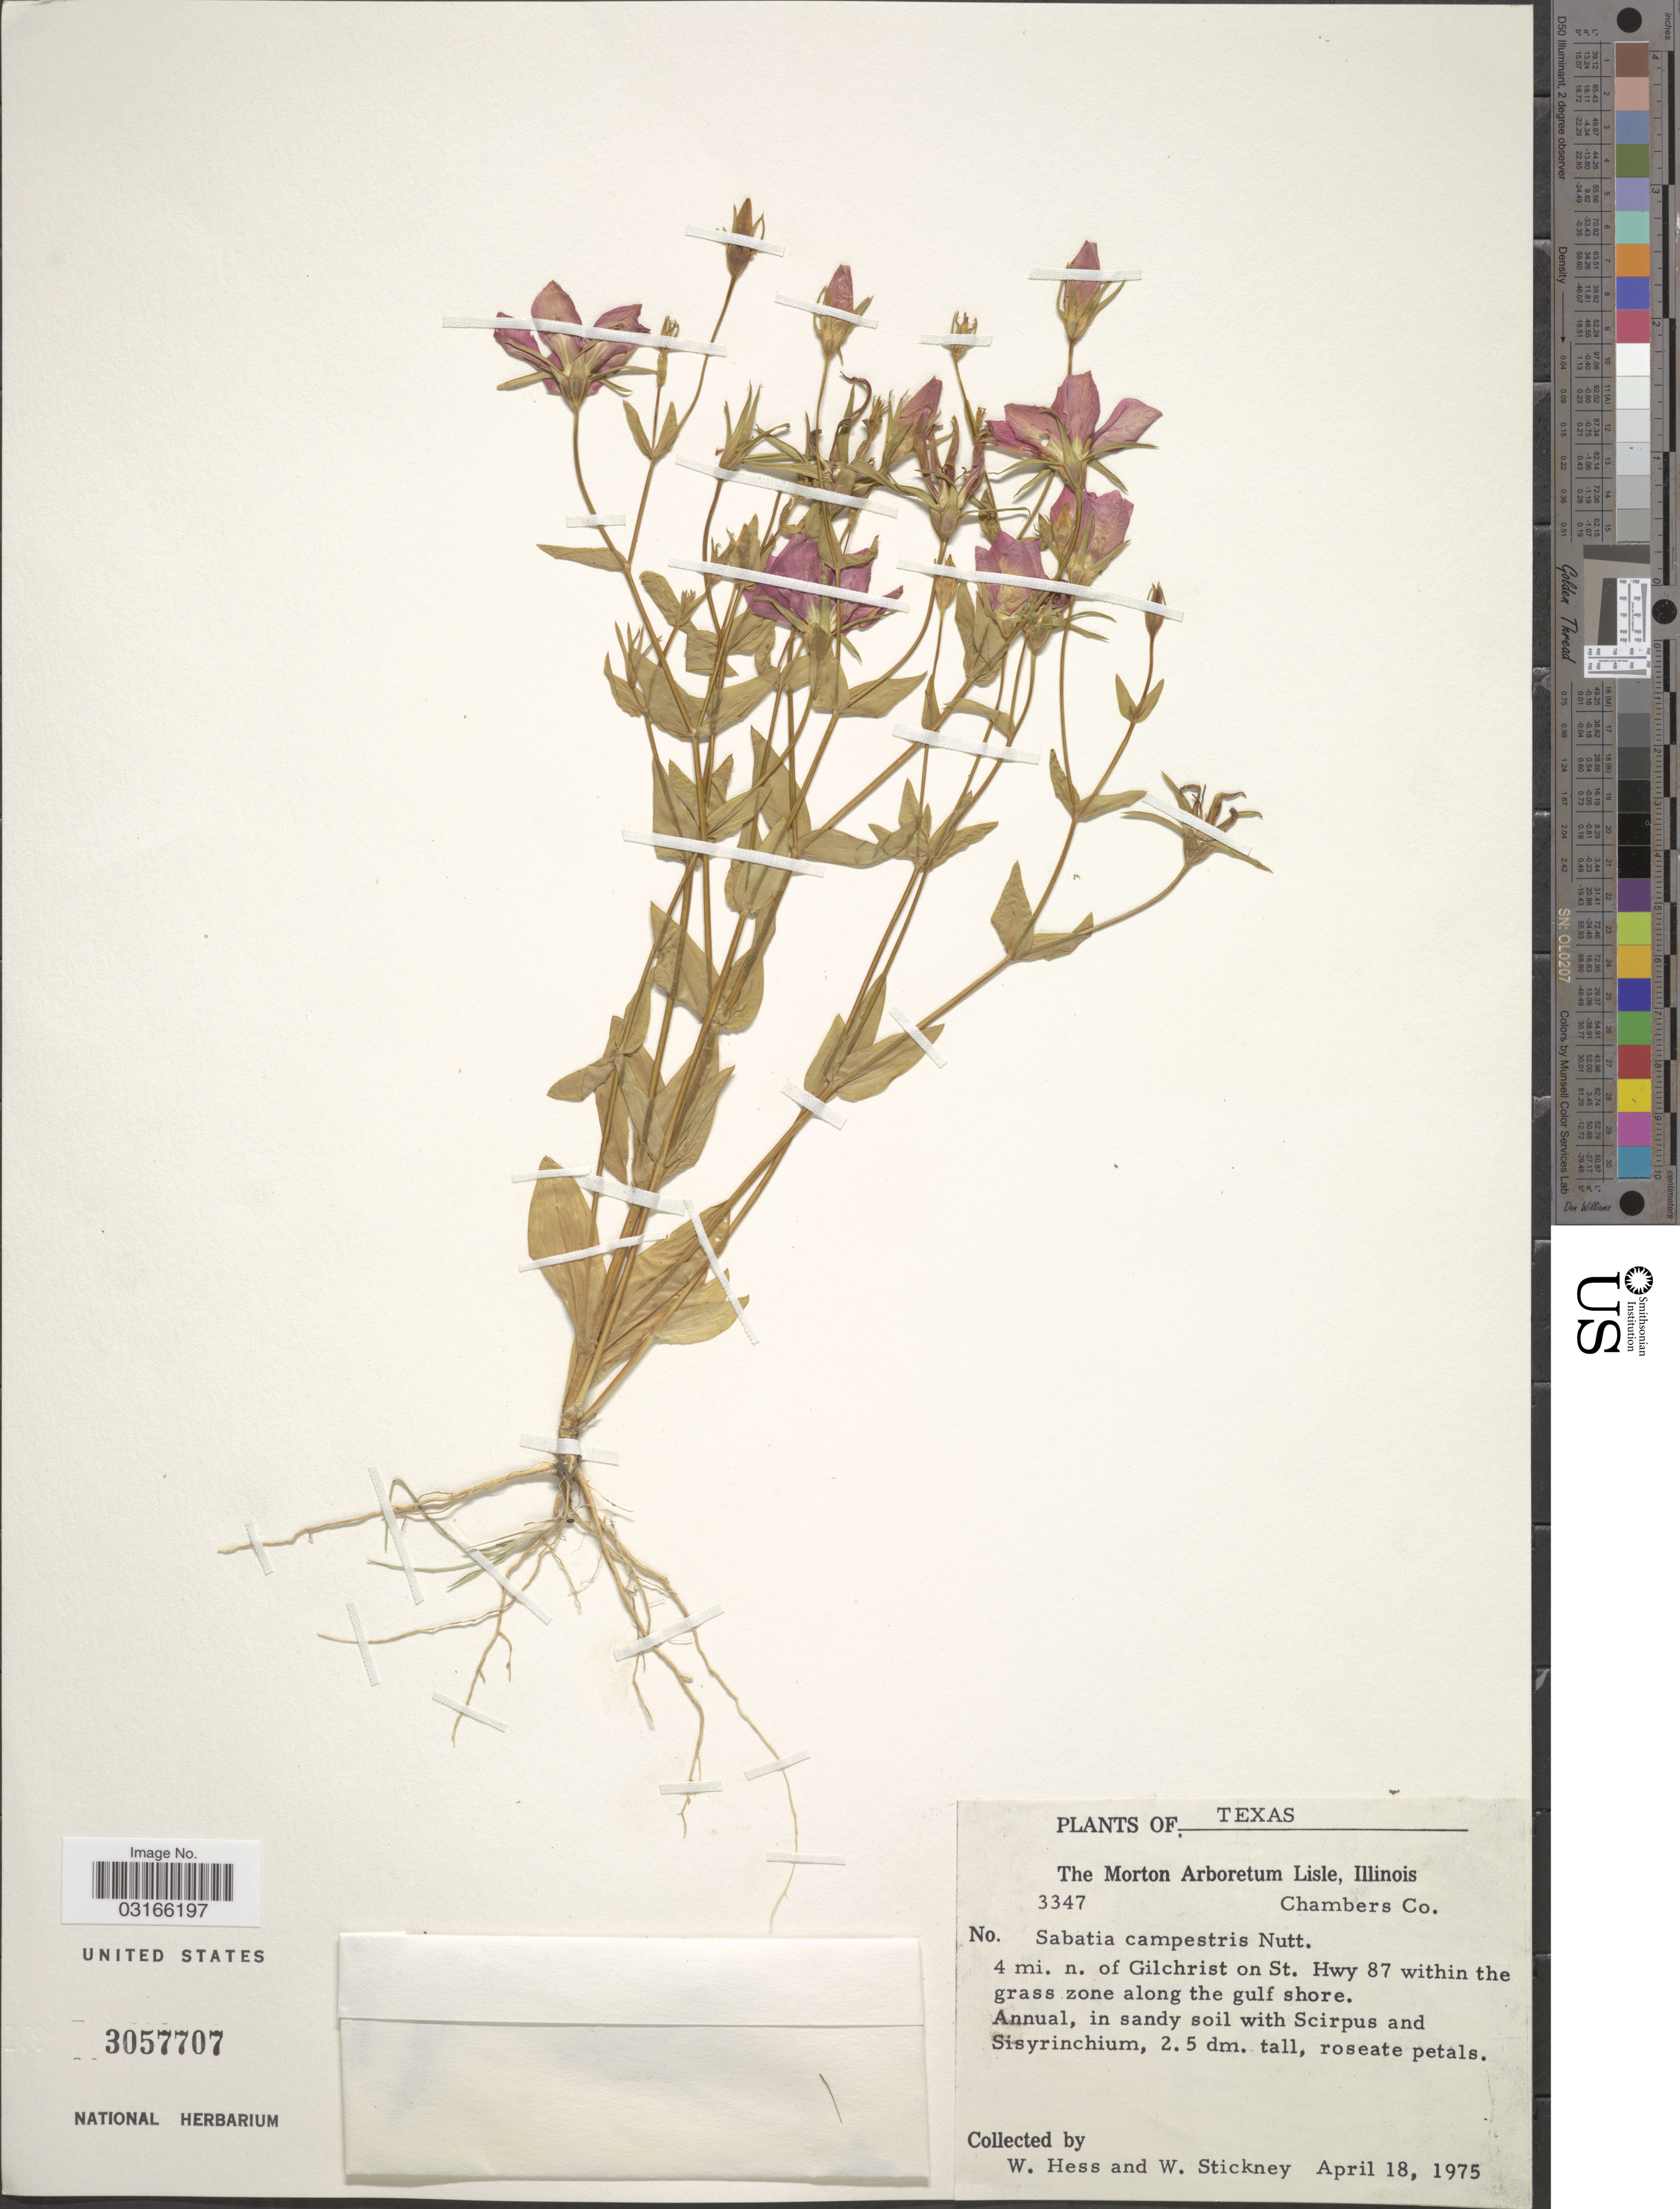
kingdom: Plantae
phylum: Tracheophyta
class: Magnoliopsida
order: Gentianales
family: Gentianaceae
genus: Sabatia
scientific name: Sabatia campestris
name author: Nutt.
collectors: W. Hess & W. Stickney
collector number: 3347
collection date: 1975-04-18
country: United States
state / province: Texas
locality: Chambers Co., 4 mi. n. of Gilchrist on St. Hwy 87 within the grass zone along the gulf shore.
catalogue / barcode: US 3057707